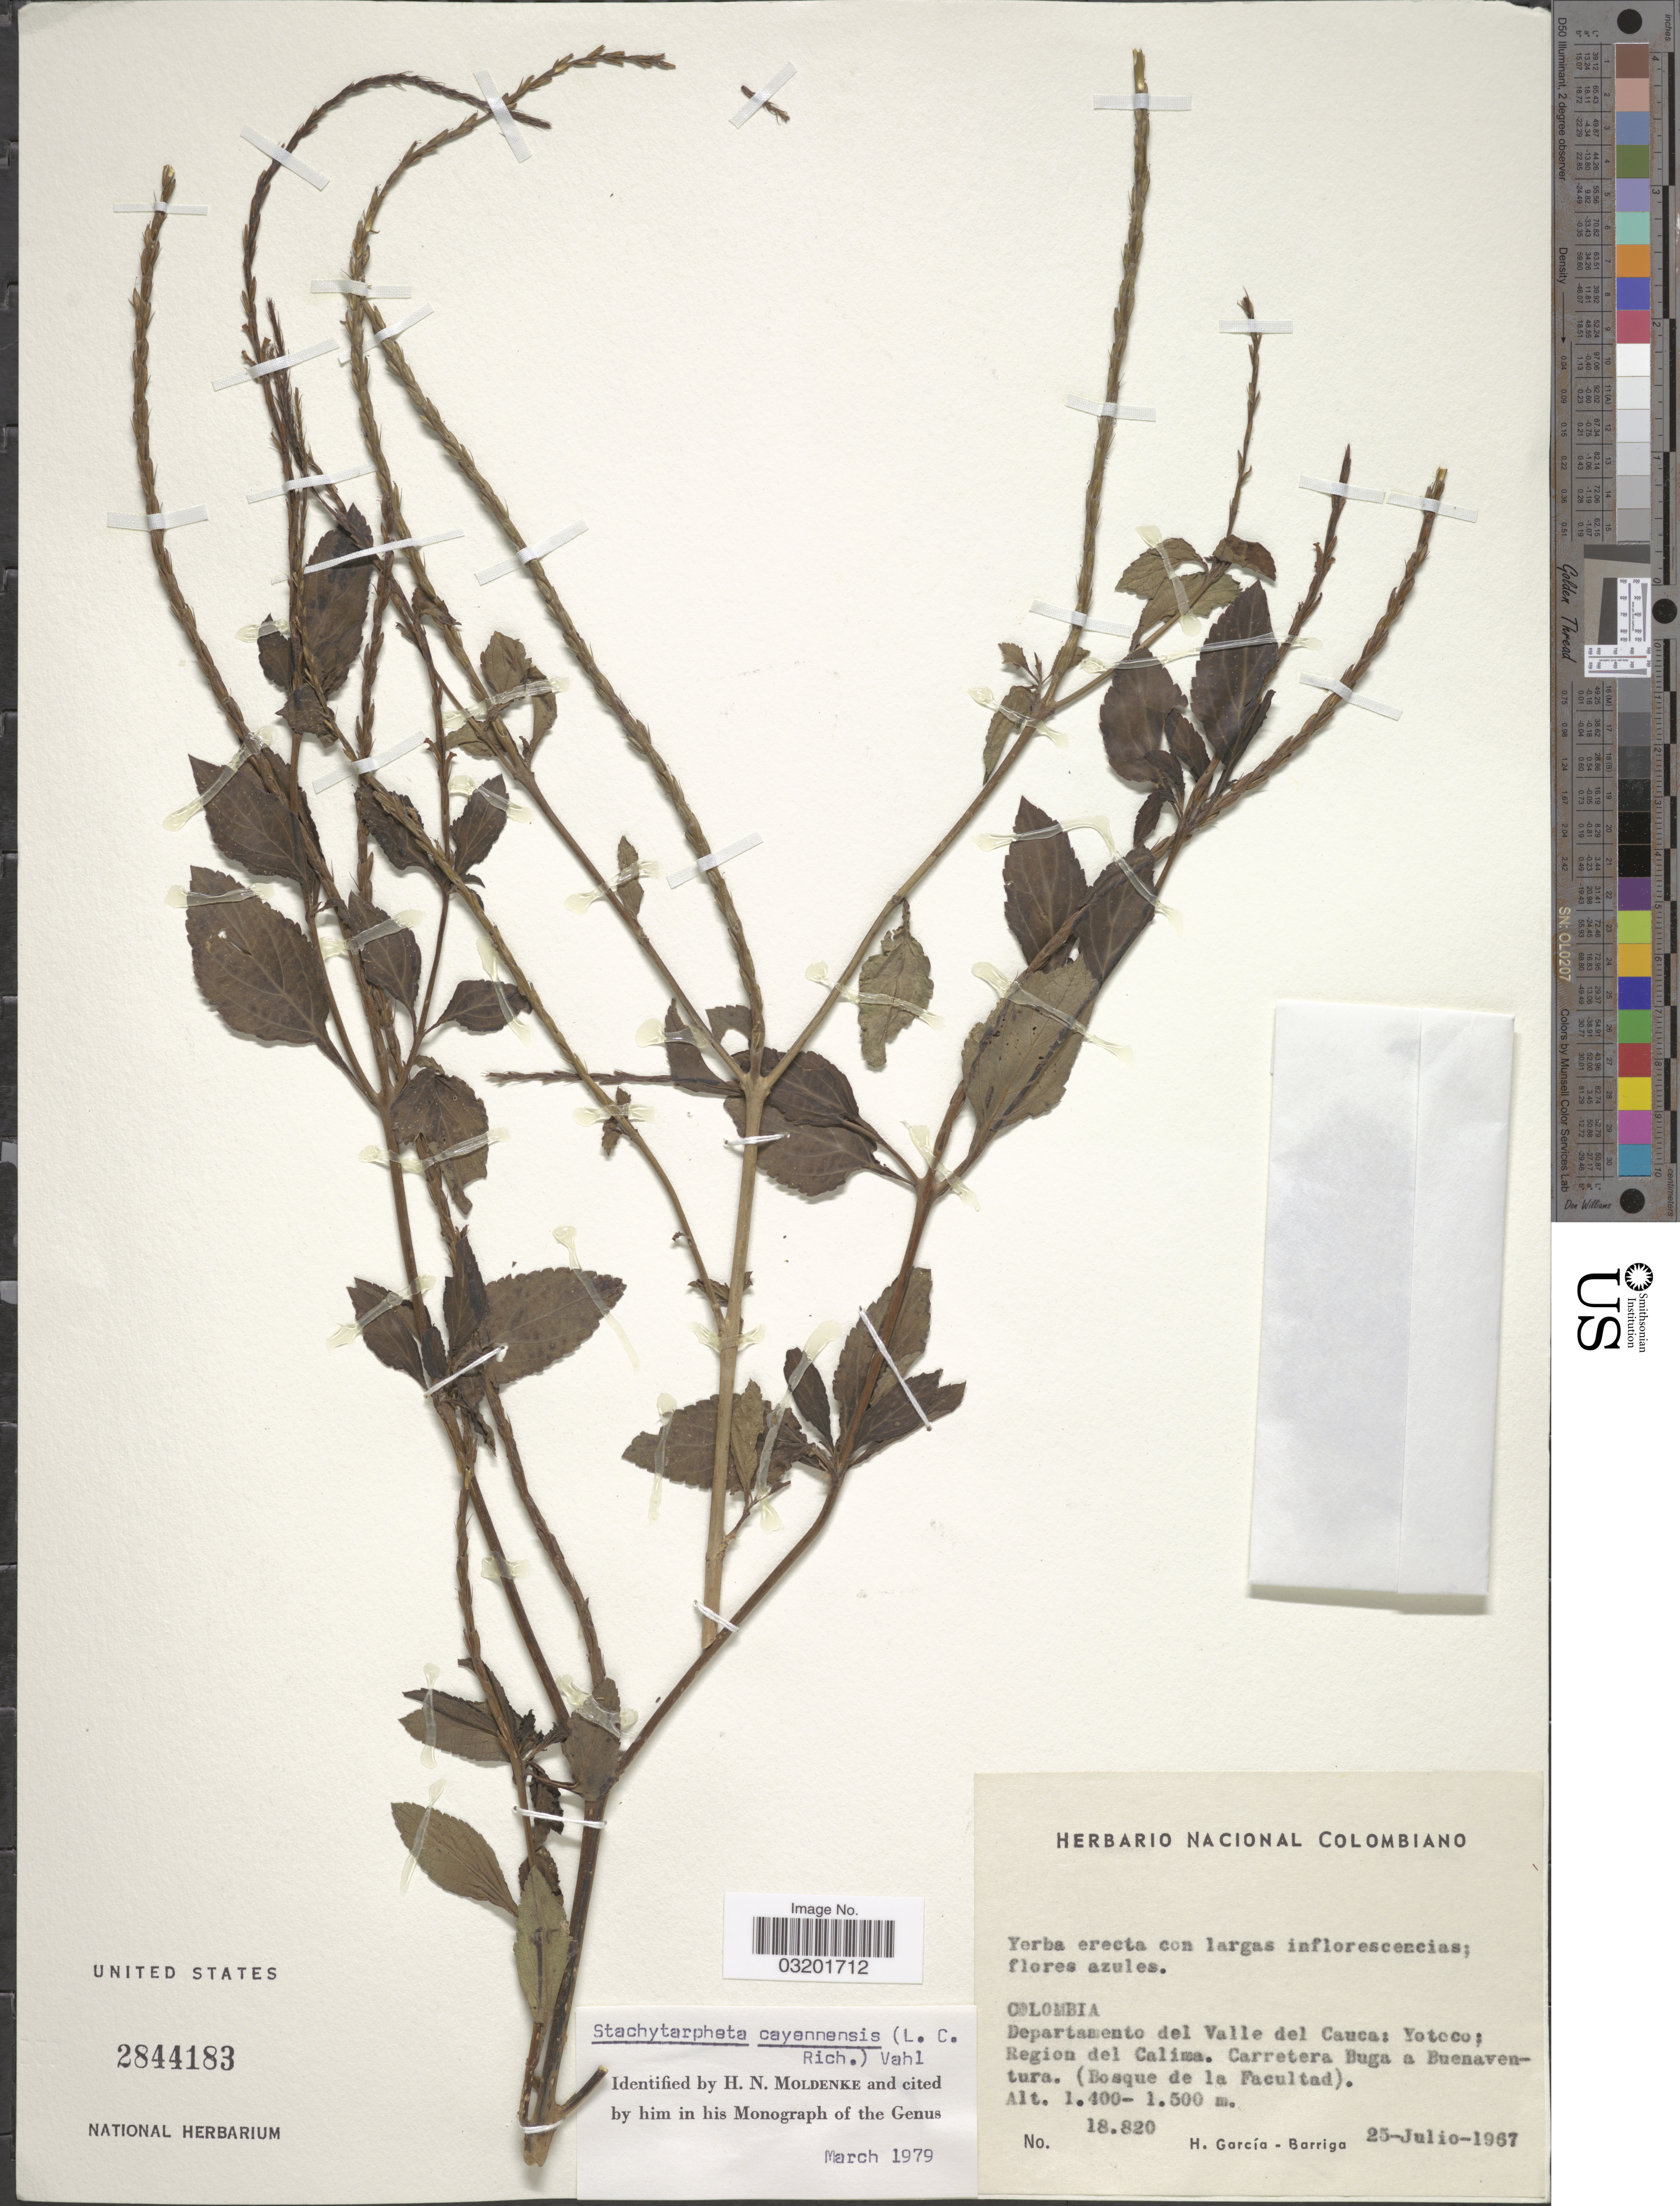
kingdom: Plantae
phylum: Tracheophyta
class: Magnoliopsida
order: Lamiales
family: Verbenaceae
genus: Stachytarpheta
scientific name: Stachytarpheta cayennensis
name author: (Rich.) Vahl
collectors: H. García Barriga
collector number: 18820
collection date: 1967-07-25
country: Colombia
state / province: Valle del Cauca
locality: Departamento del Valle del Cauca: Yotoco; Region del Calima. Carretera Buga a Buenaventura. (Bosque de la Facultad).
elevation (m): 1400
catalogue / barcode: US 2844183